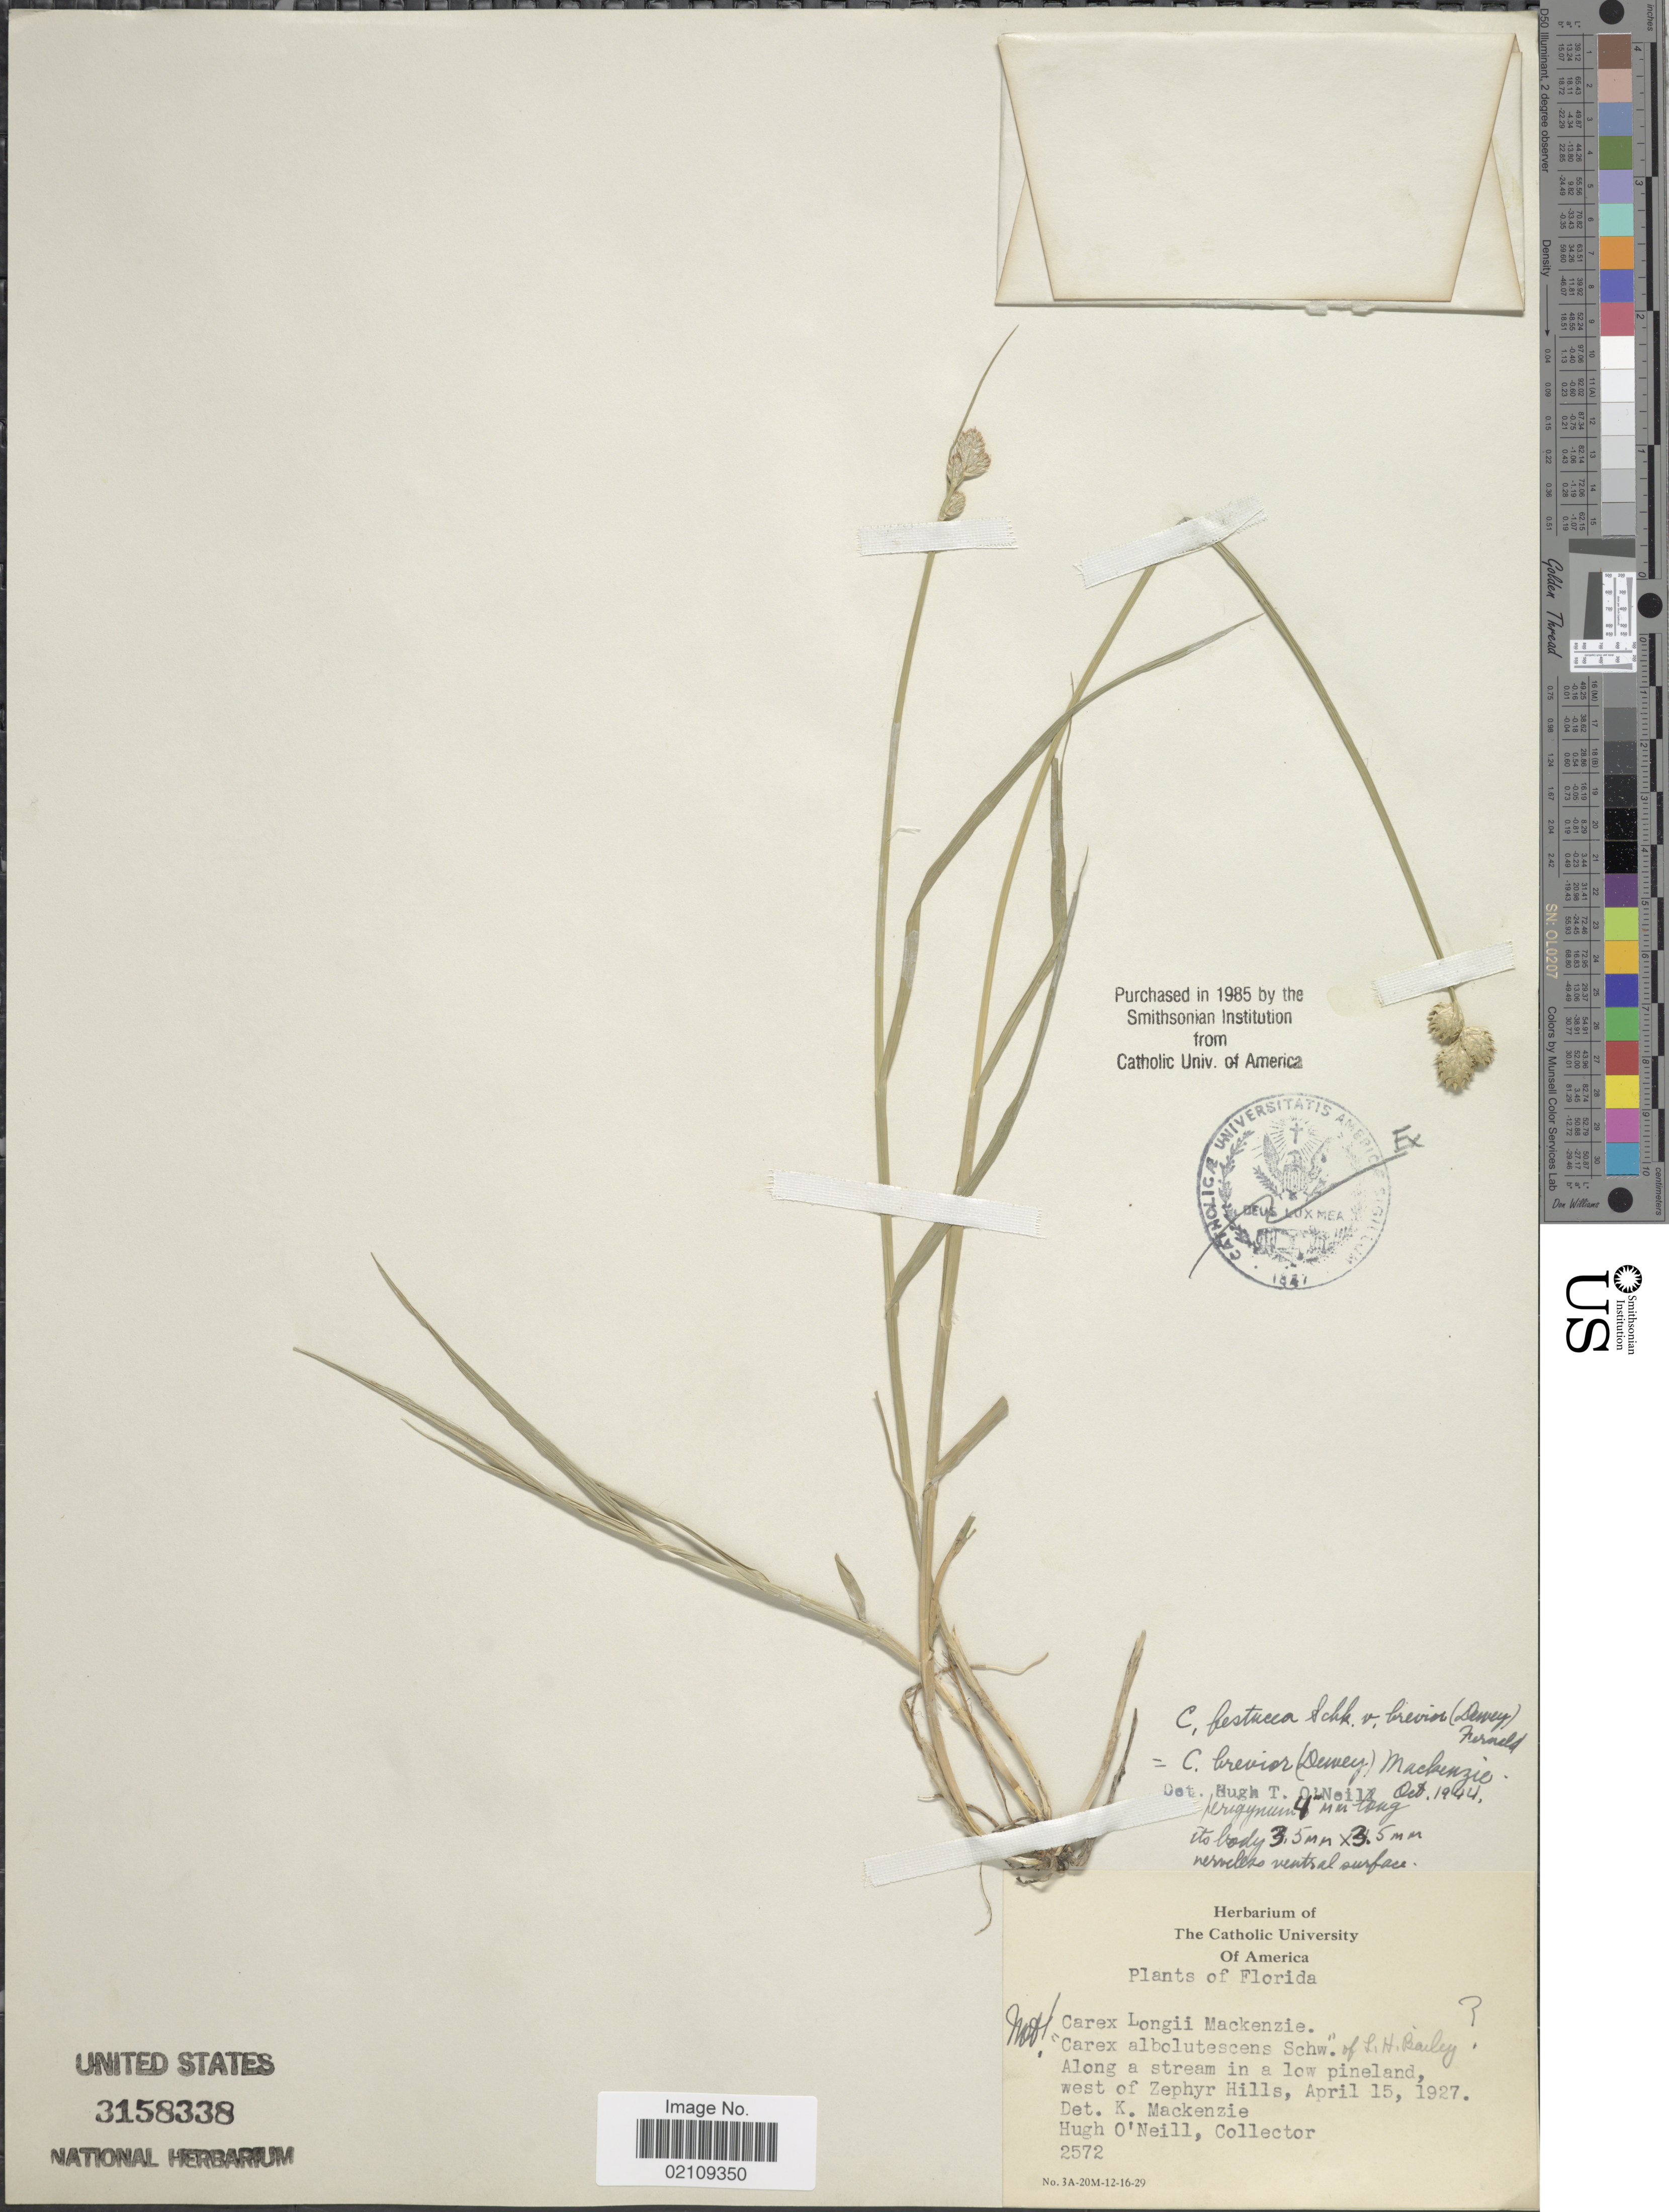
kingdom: Plantae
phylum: Tracheophyta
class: Liliopsida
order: Poales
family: Cyperaceae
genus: Carex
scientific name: Carex festucacea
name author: Willd.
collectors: H. O'Neill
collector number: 2572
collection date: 1927-04-15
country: United States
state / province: Florida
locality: Along a stream in a low pineland, west of Zephyr Hills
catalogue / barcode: US 3158338